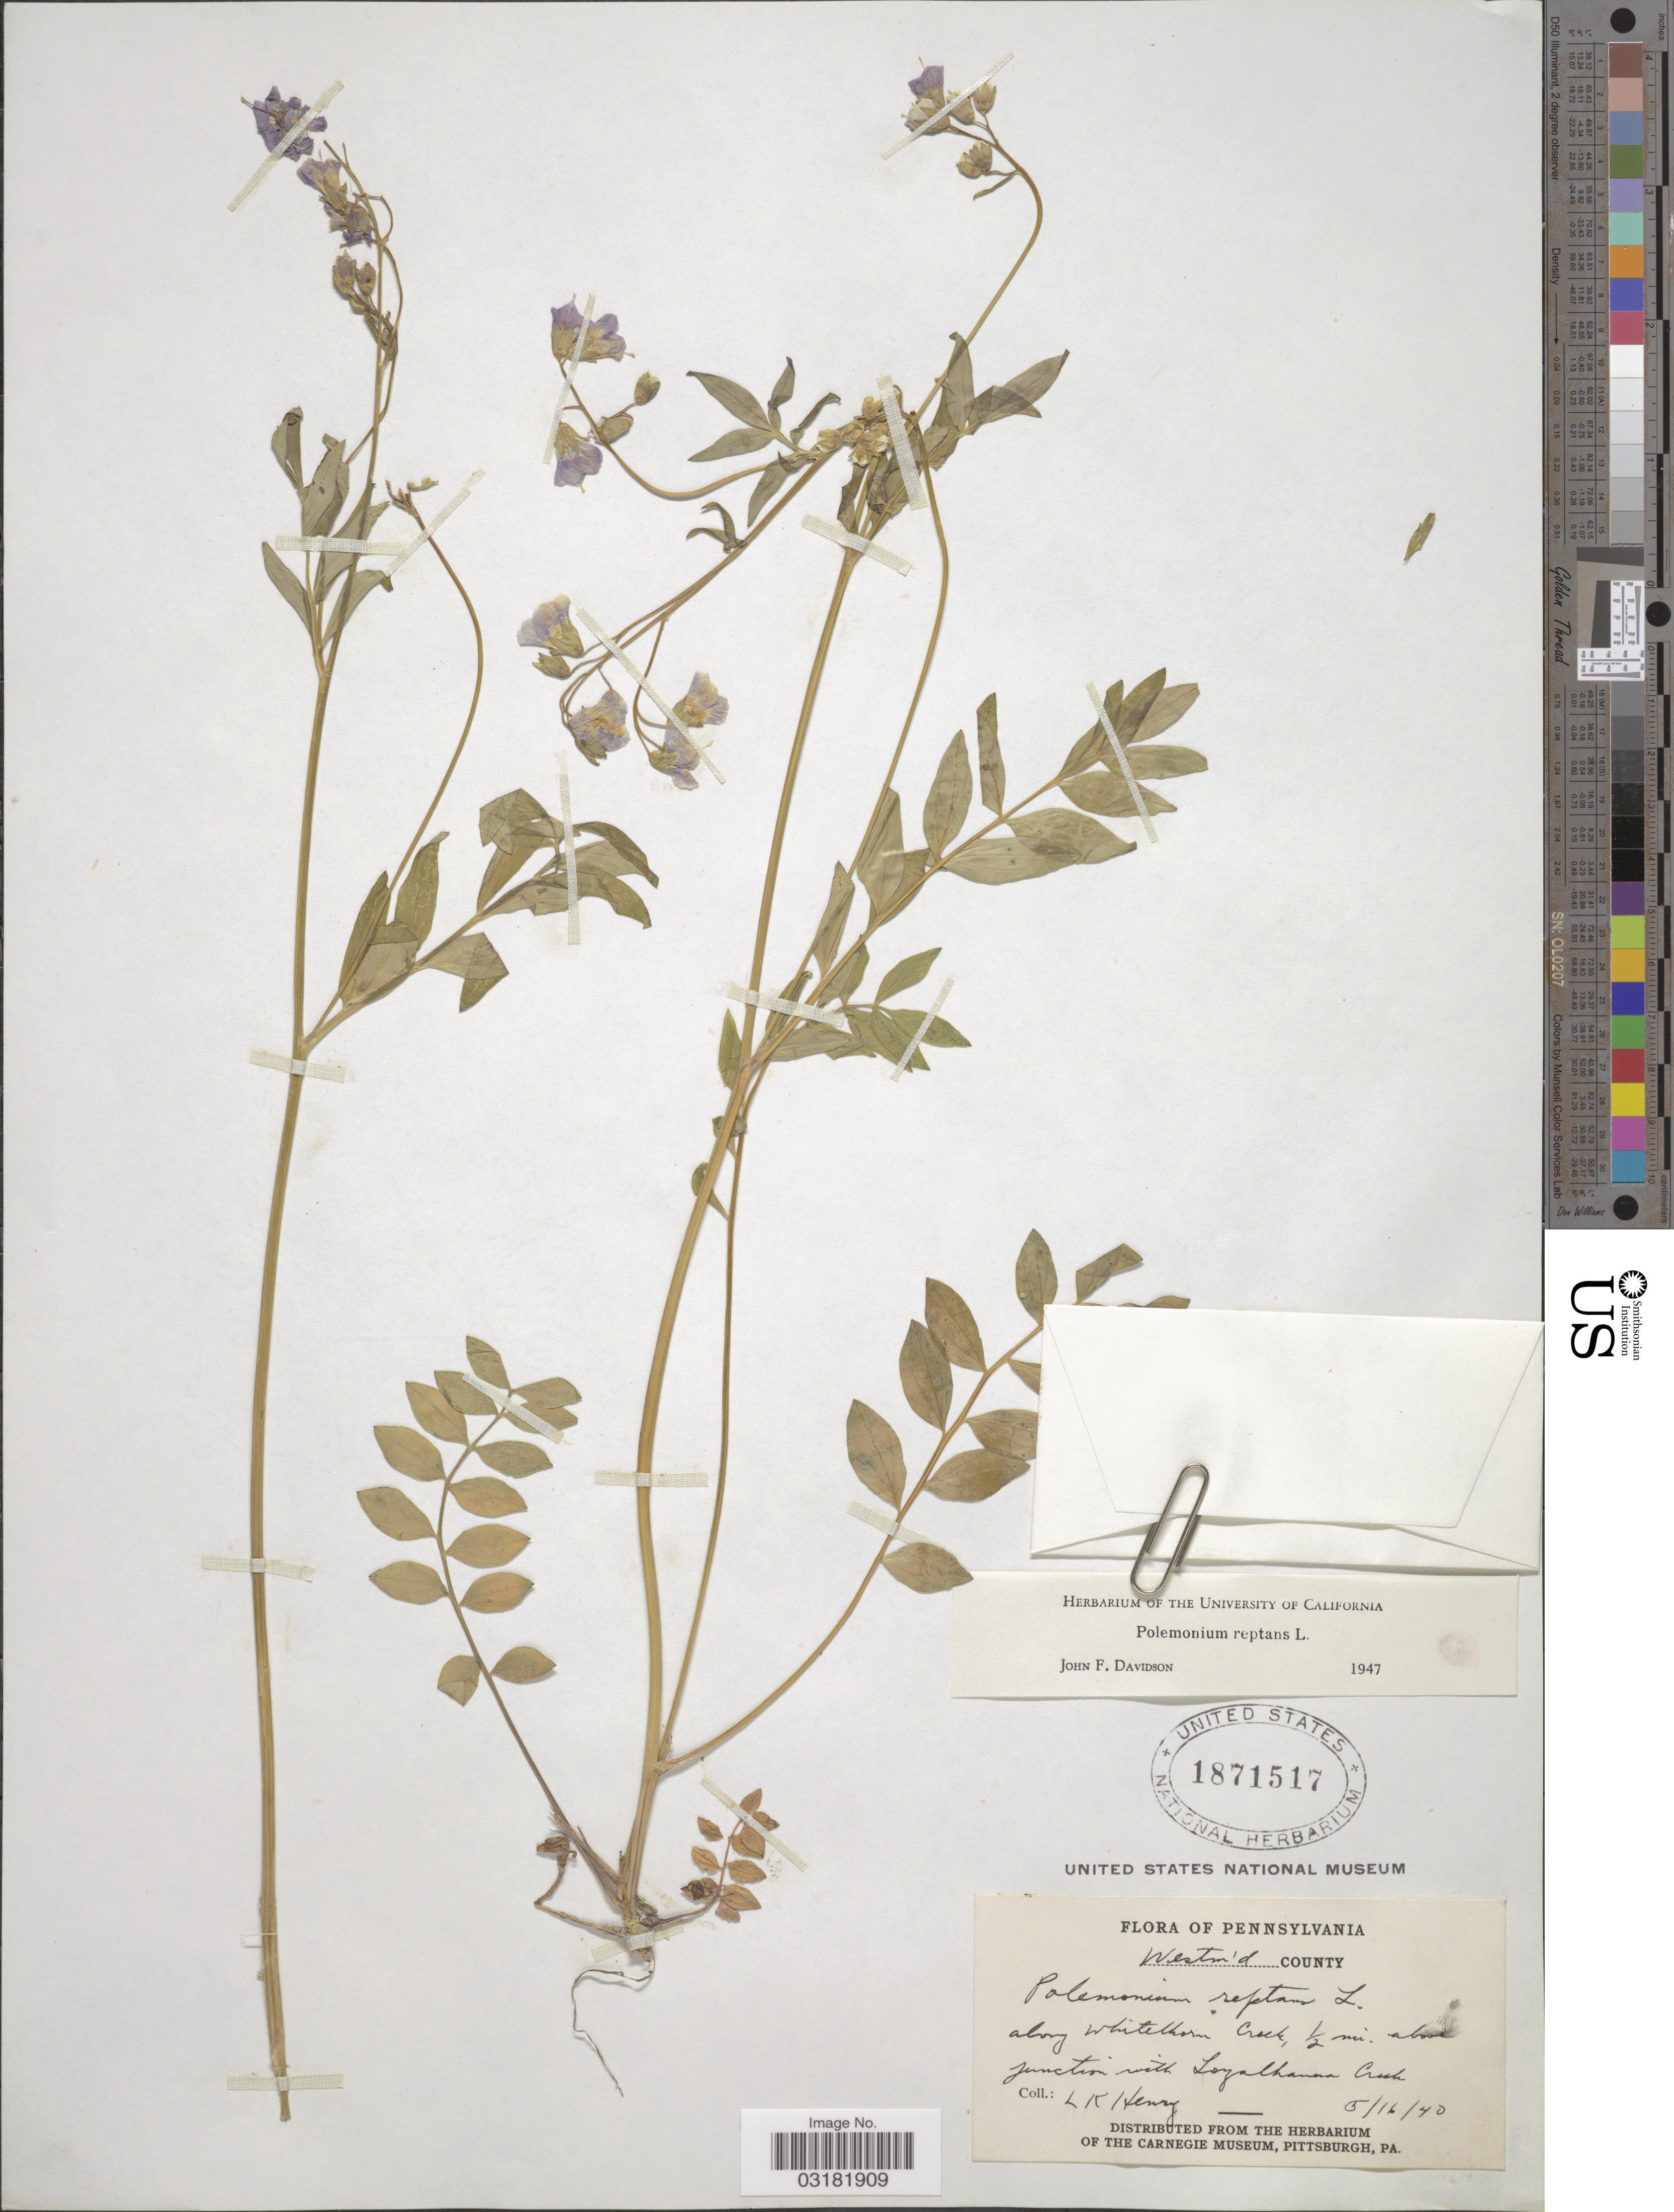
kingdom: Plantae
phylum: Tracheophyta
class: Magnoliopsida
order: Ericales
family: Polemoniaceae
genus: Polemonium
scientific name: Polemonium reptans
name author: L.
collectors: L. K. Henry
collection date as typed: Transcribed d/m/y: 16/5/40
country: United States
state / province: Pennsylvania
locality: Westm'd County, along Whitehorn Creek, ½ mi. about junction with Loyalhana Creek.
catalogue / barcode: US 1871517